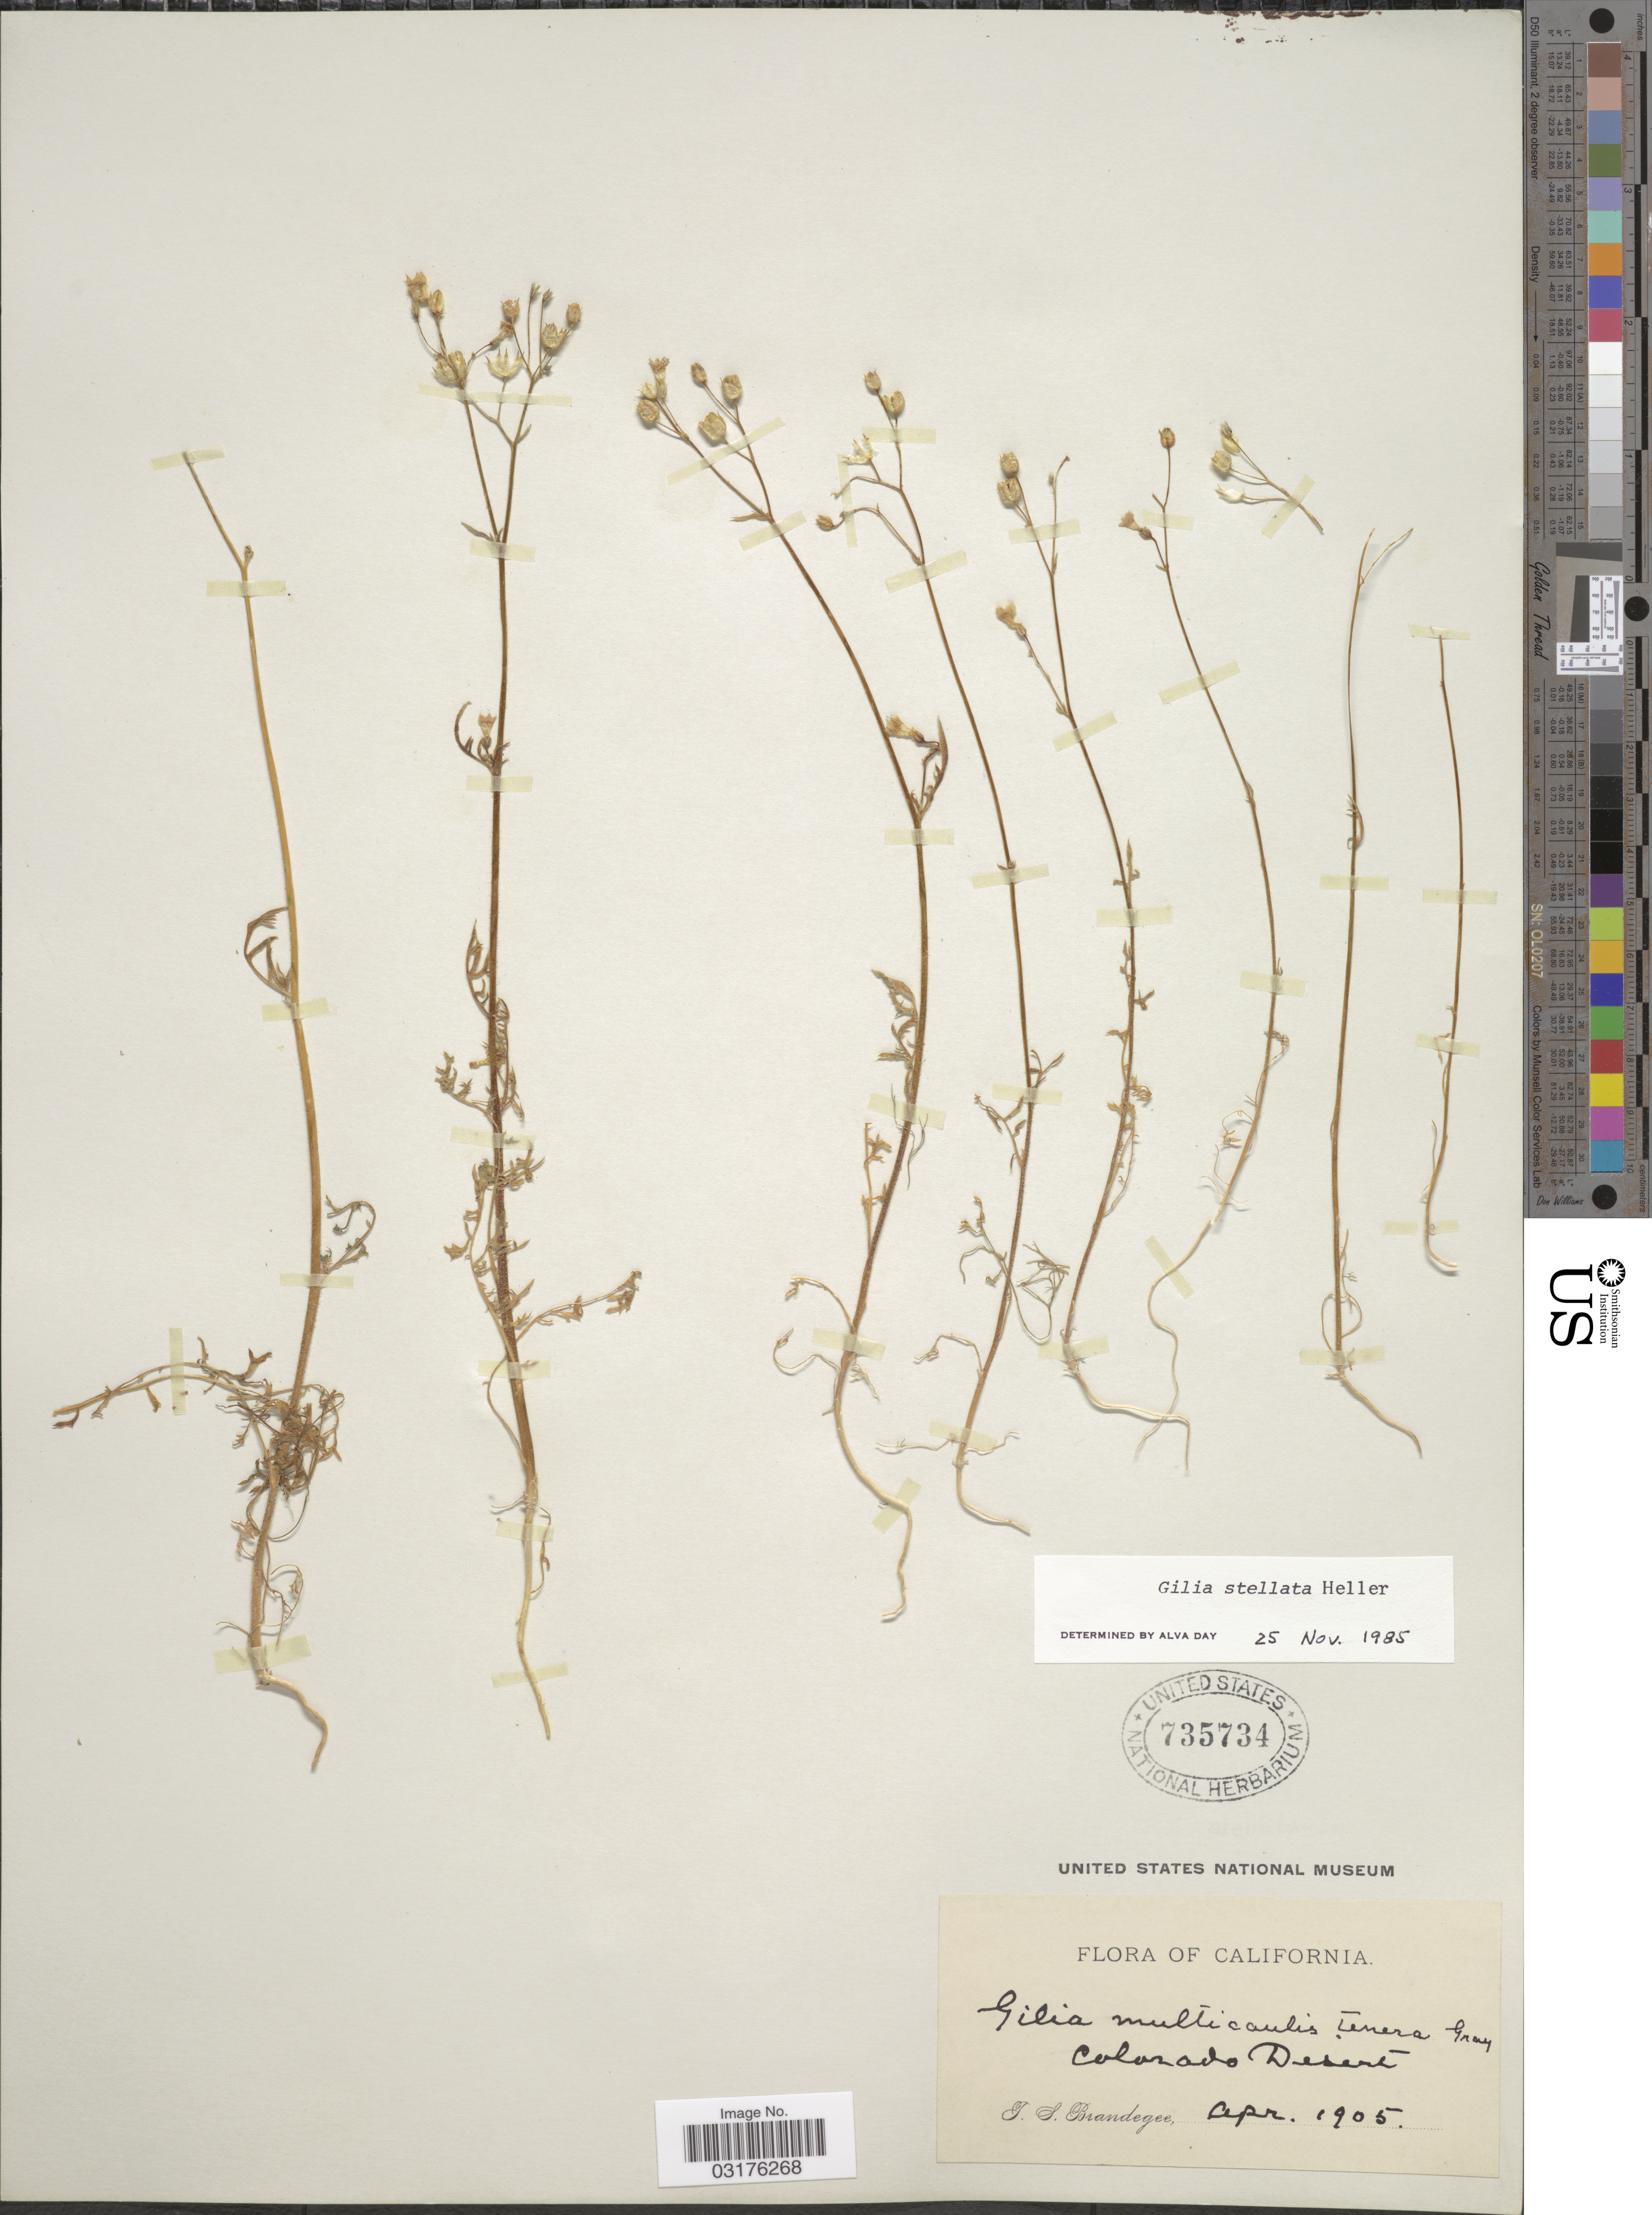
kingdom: Plantae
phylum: Tracheophyta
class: Magnoliopsida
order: Ericales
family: Polemoniaceae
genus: Gilia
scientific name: Gilia stellata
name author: A. Heller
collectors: T. S. Brandegee (herbarium)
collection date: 1905-04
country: United States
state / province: California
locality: Colorado Desert.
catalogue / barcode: US 735734